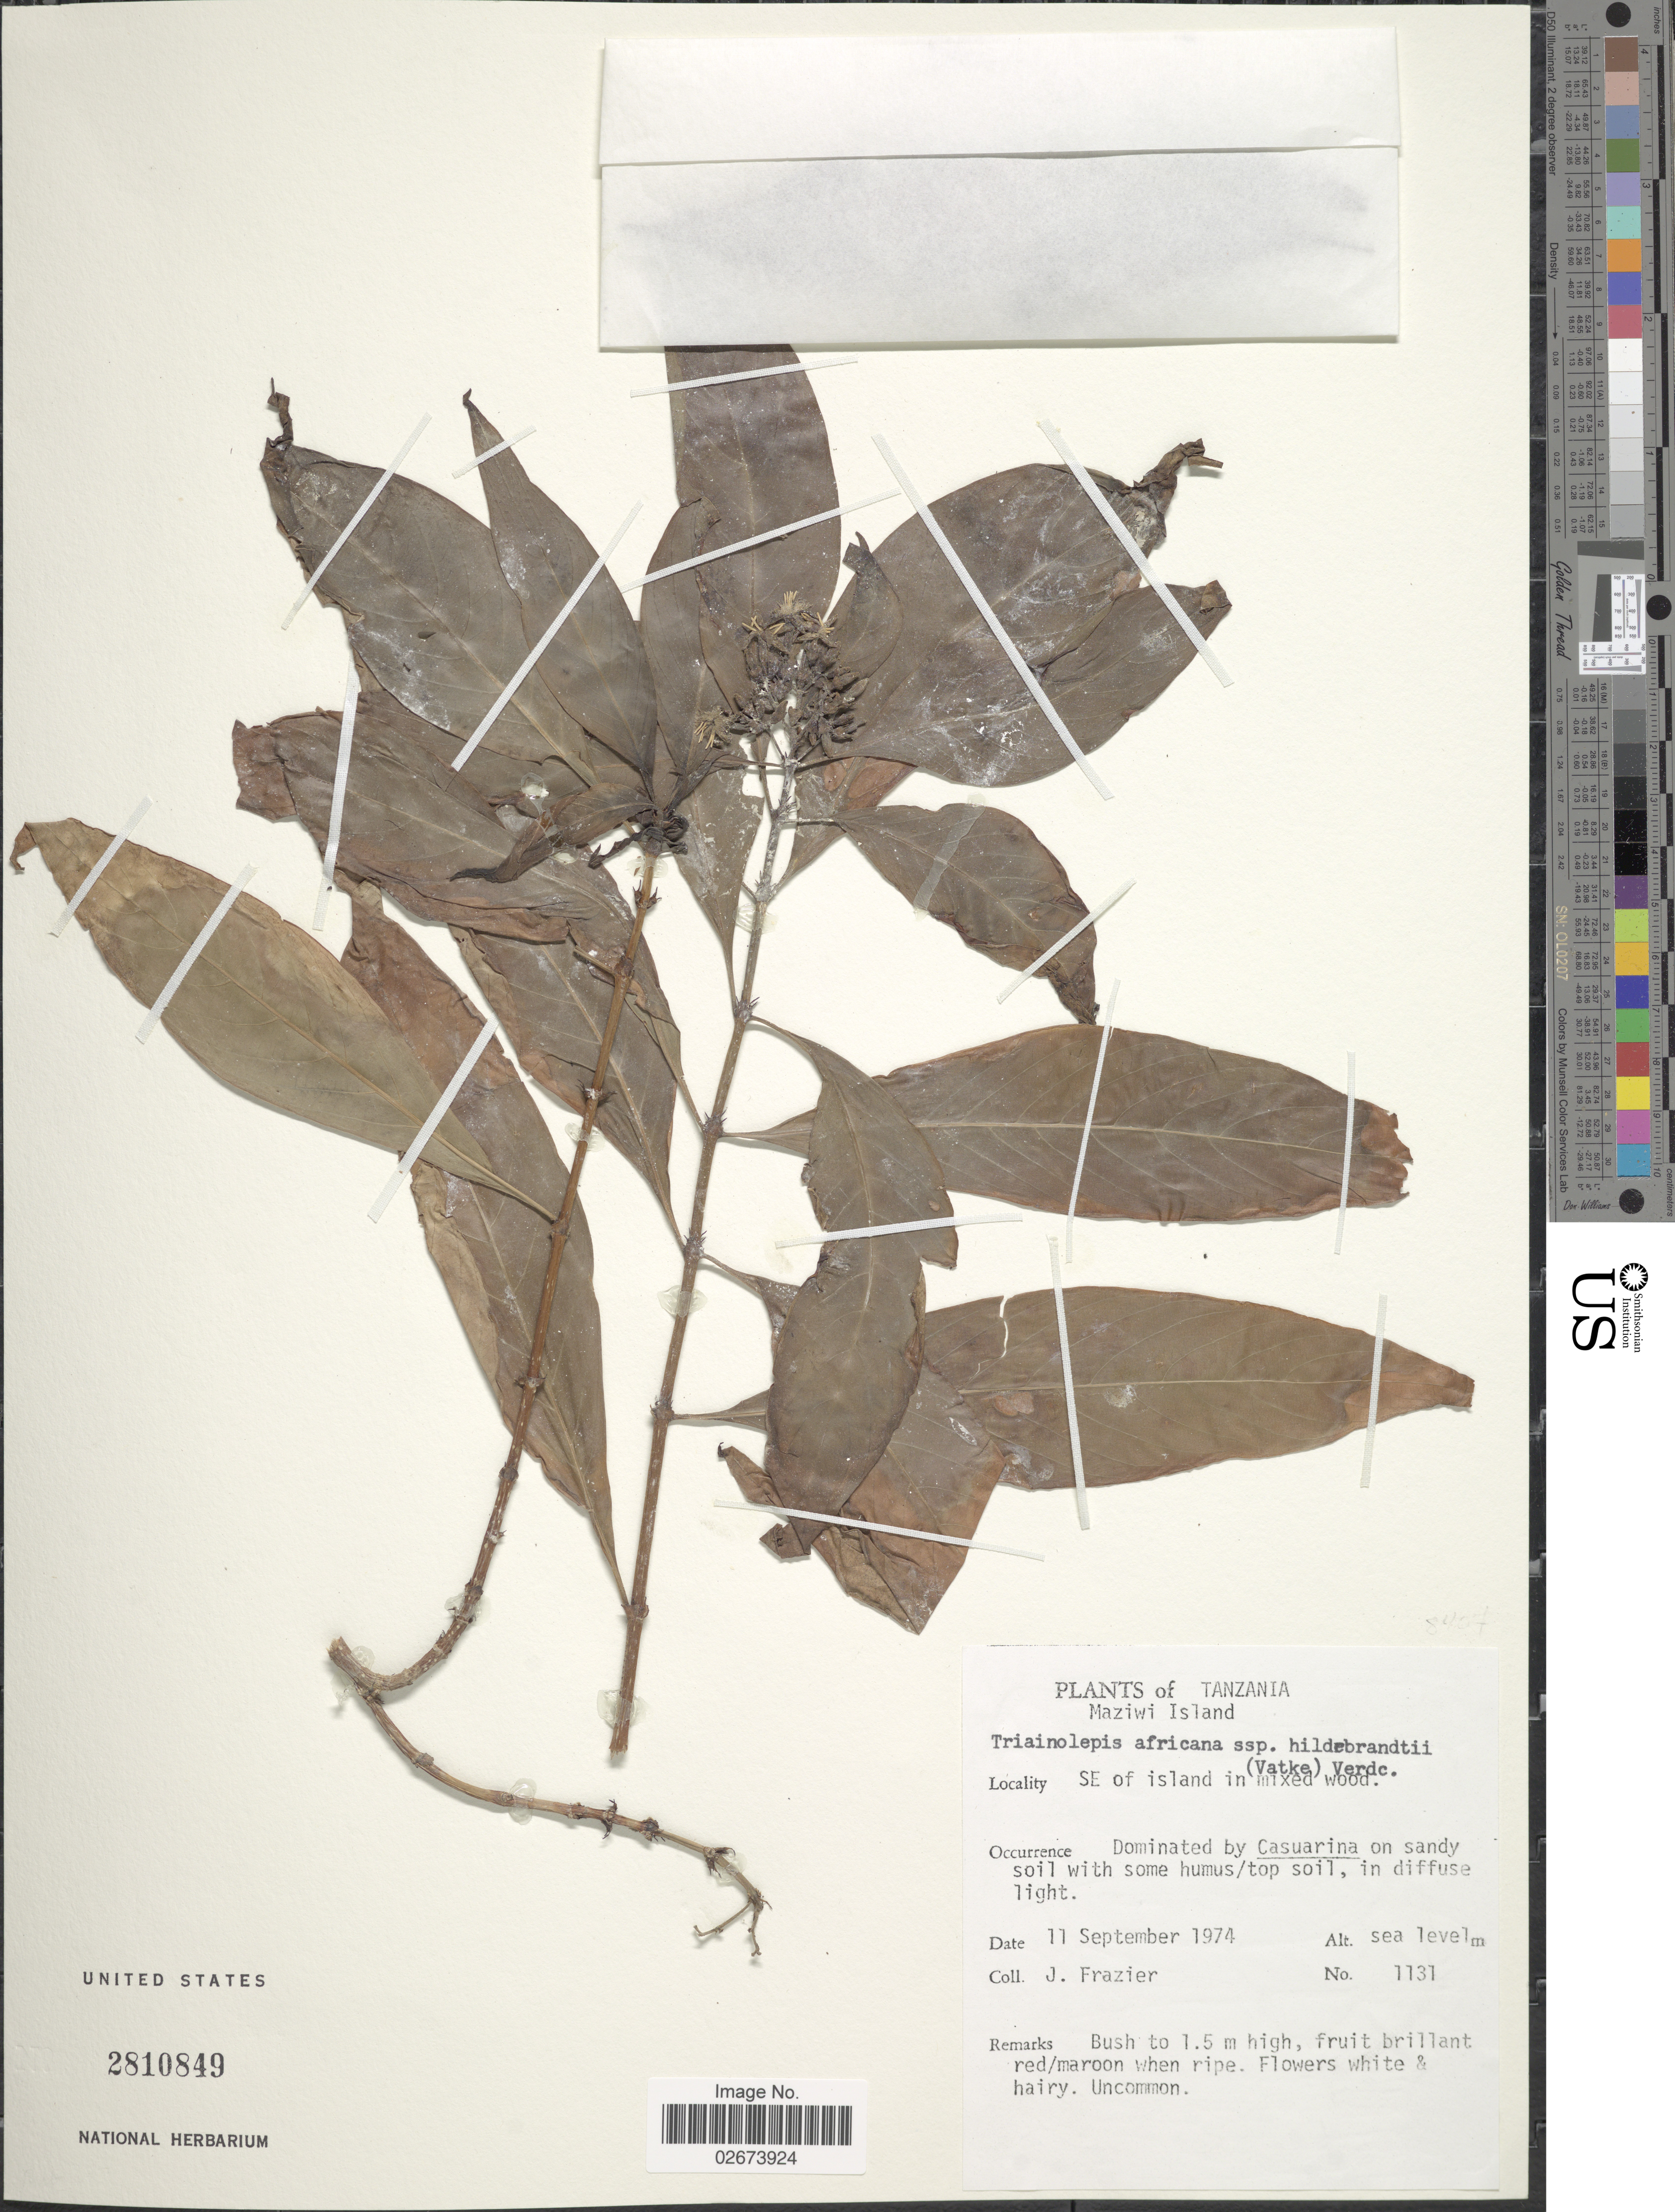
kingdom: Plantae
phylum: Tracheophyta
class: Magnoliopsida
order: Gentianales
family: Rubiaceae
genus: Triainolepis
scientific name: Triainolepis africana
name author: Hook. f.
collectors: J. Frazier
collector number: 1131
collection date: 1974-09-11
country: Tanzania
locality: Maziwi Island. SE of island in mixed wood.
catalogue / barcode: US 2810849